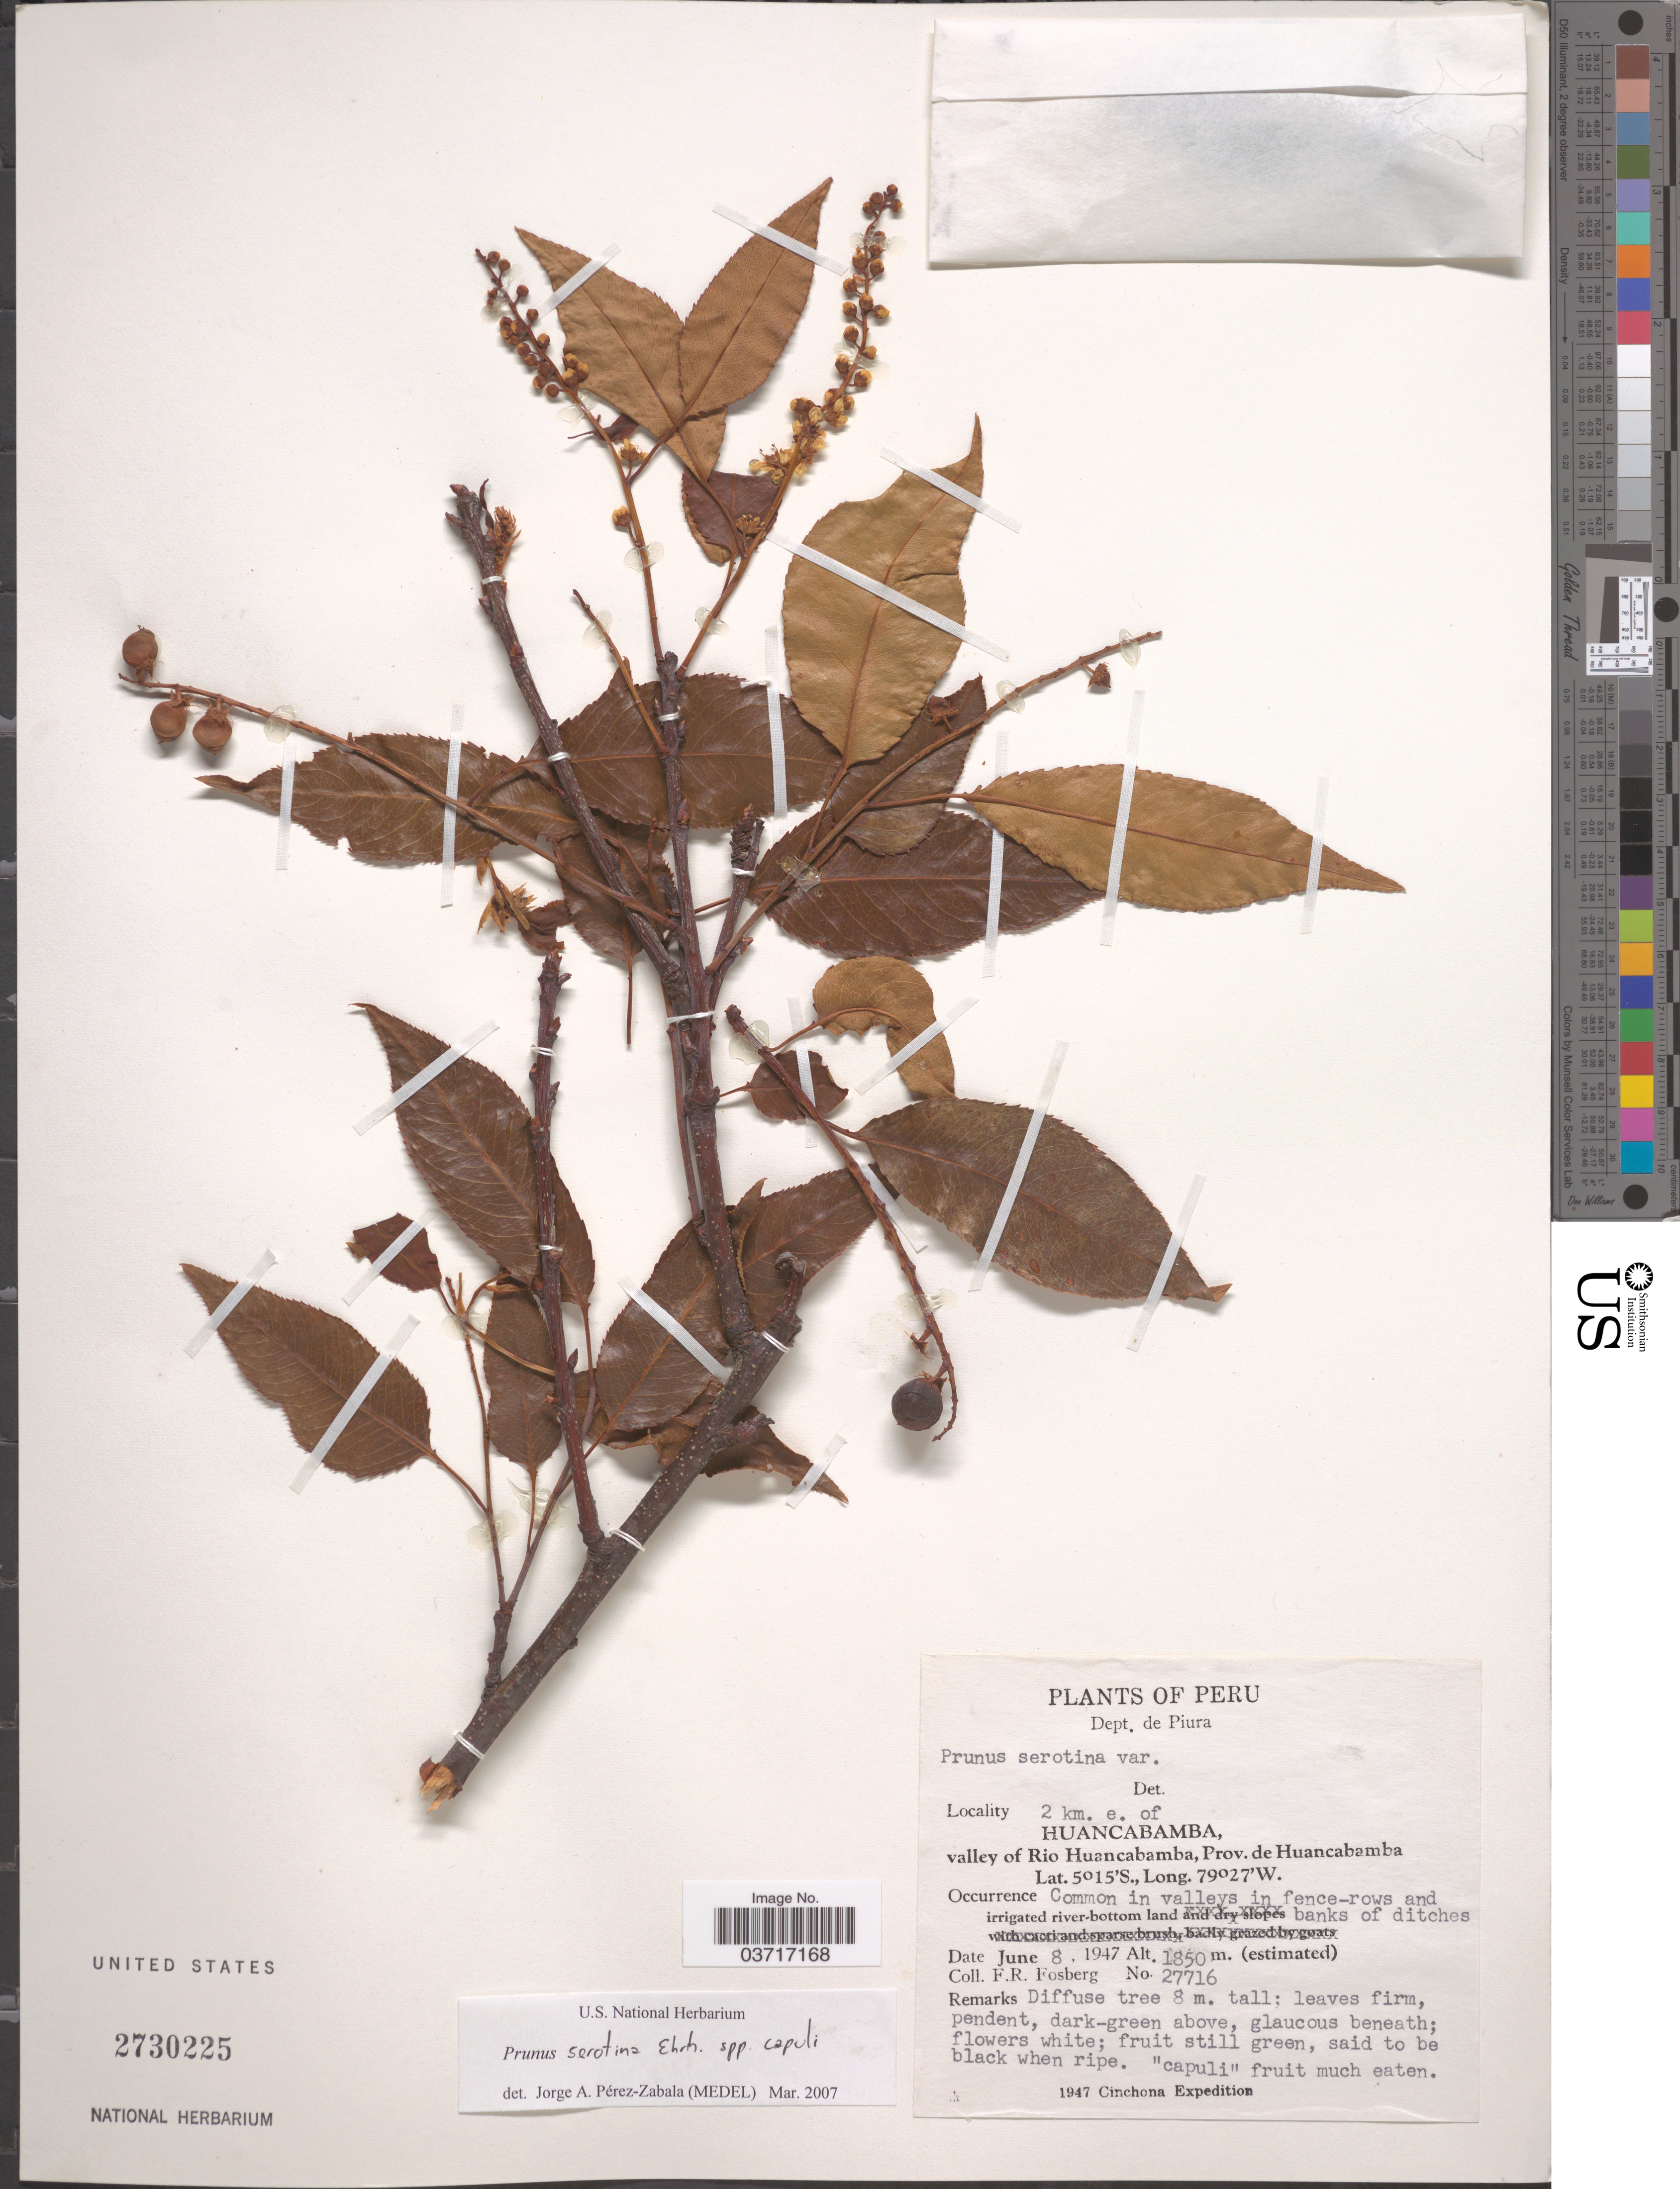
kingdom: Plantae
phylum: Tracheophyta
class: Magnoliopsida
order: Rosales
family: Rosaceae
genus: Prunus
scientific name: Prunus serotina subsp. capuli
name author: (Cav. ex Spreng.) McVaugh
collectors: F. R. Fosberg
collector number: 27716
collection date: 1947-06-08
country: Peru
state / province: Piura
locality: Dept. de Piura. 2 km. e. of Huancabamba, valley of Rio Huancabamba, Prov. de Huancabamba.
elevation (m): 1850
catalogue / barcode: US 2730225